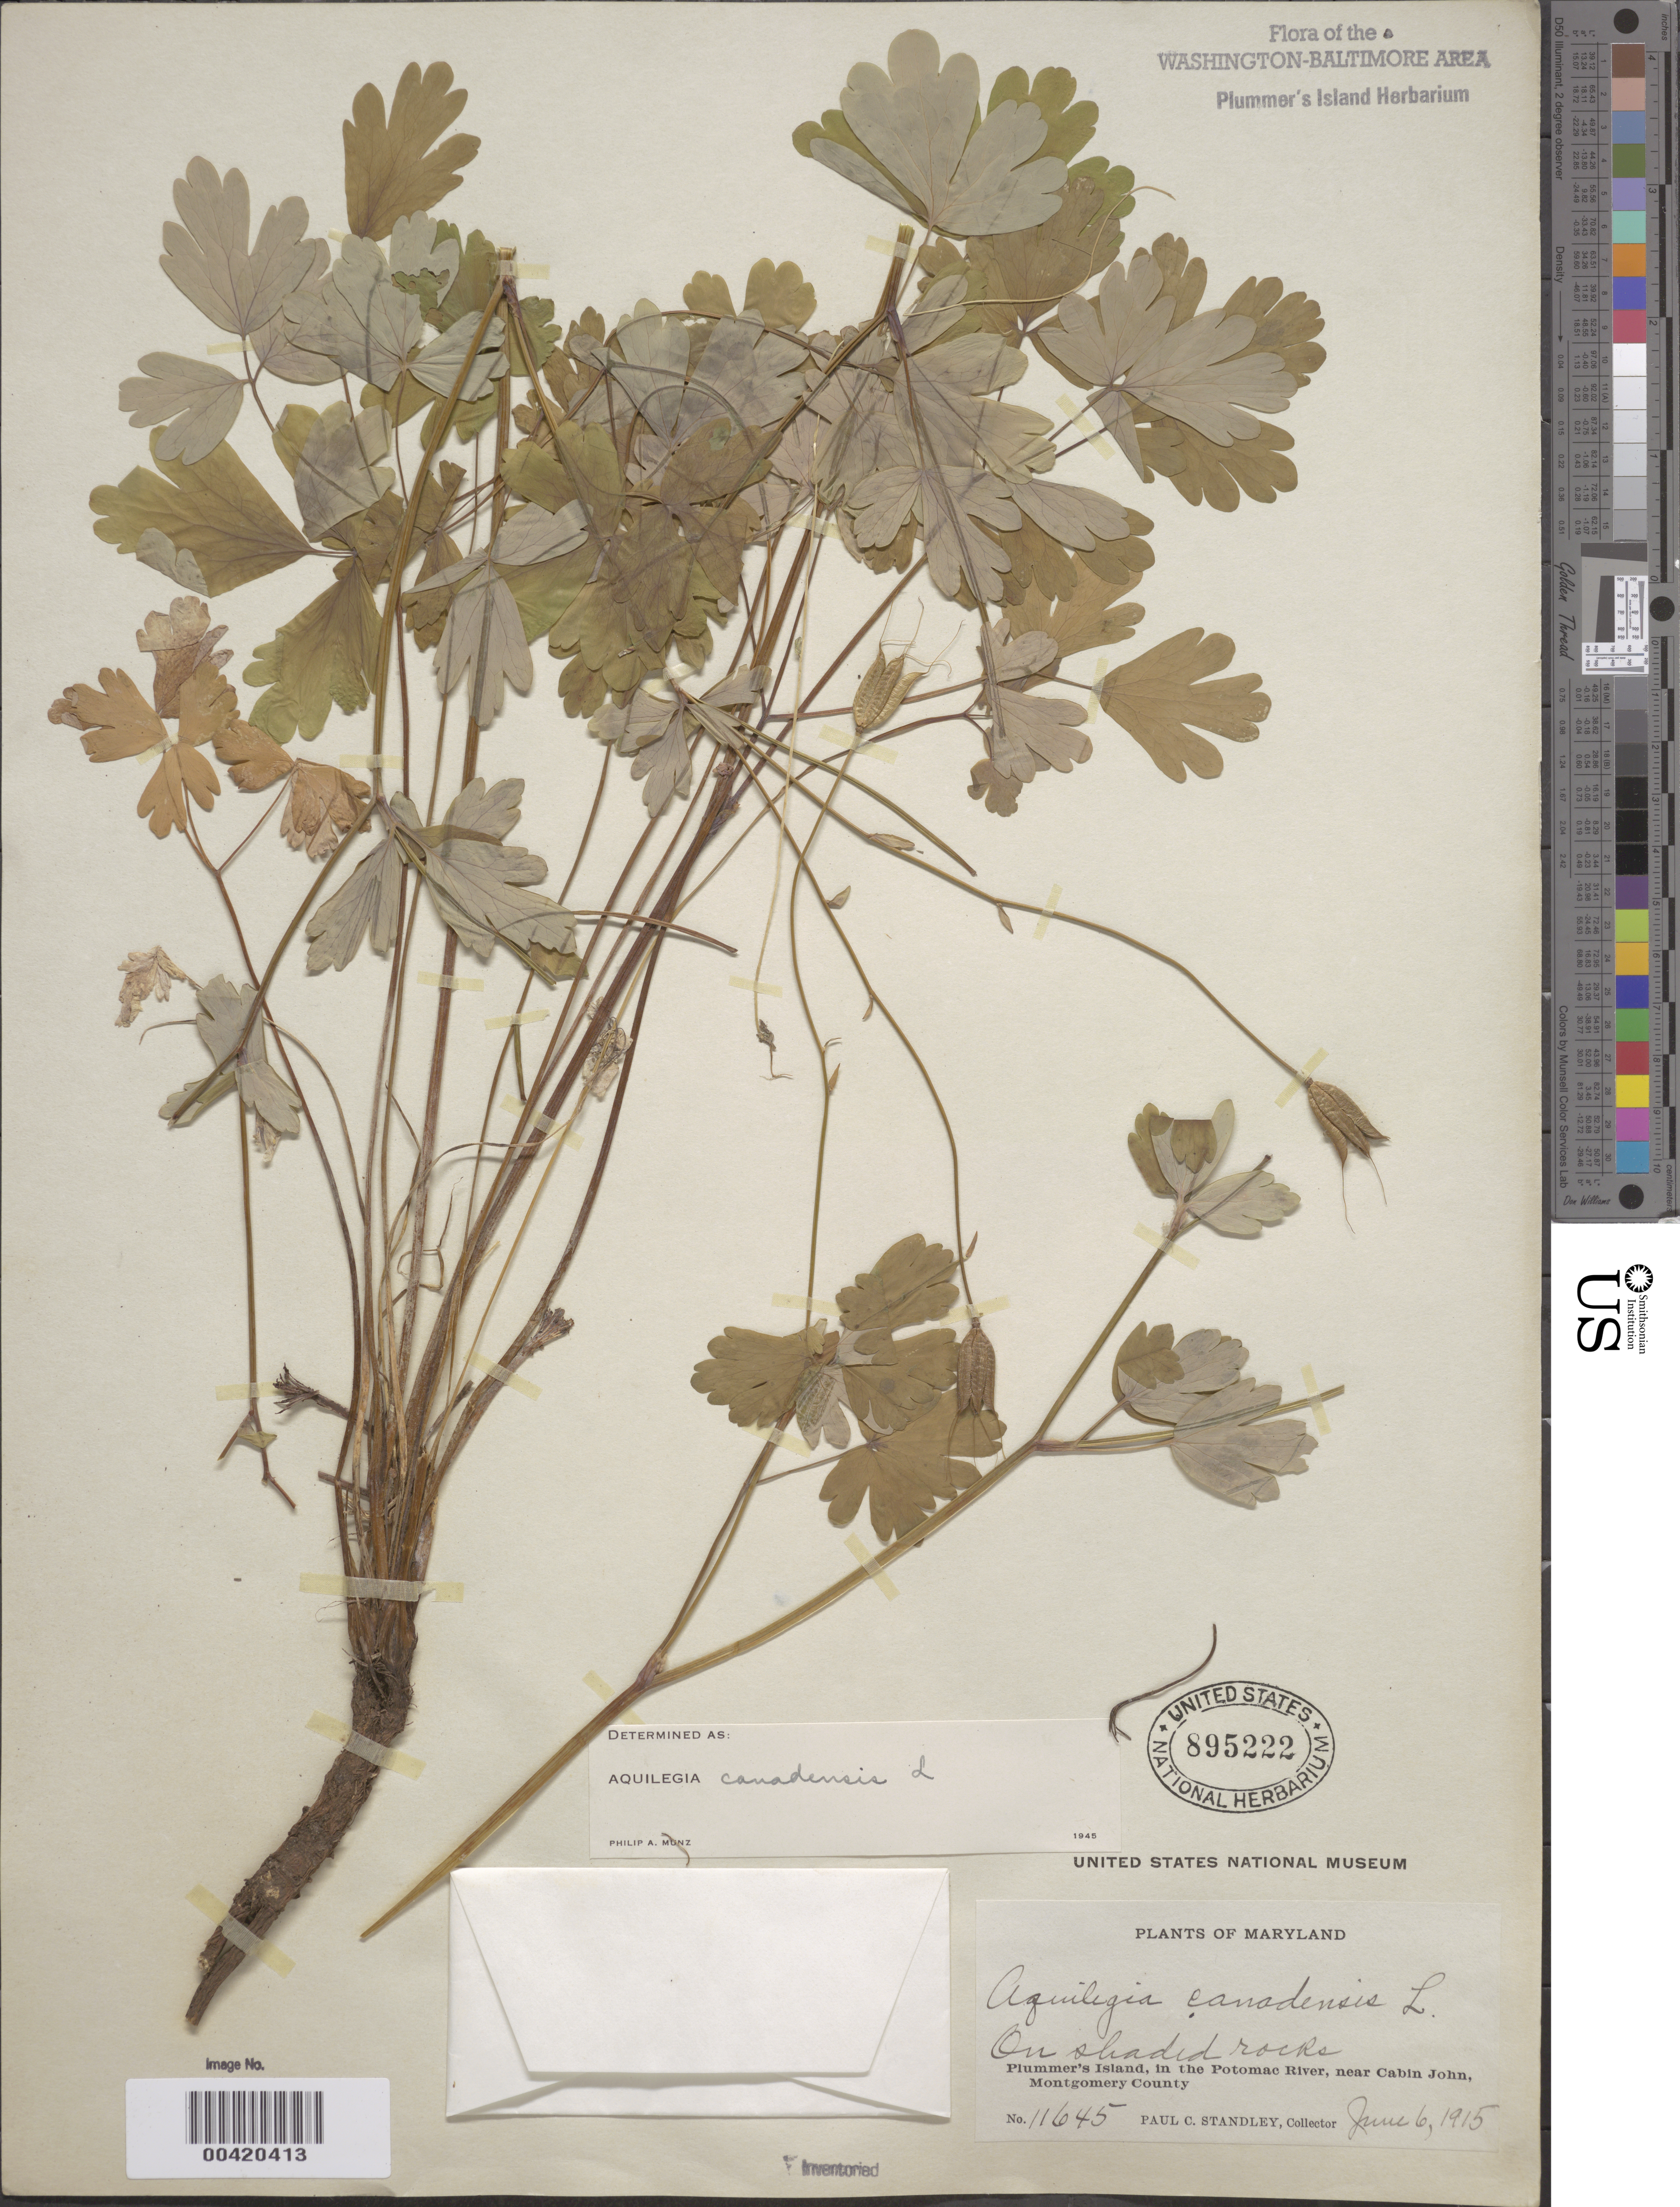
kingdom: Plantae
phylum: Tracheophyta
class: Magnoliopsida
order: Ranunculales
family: Ranunculaceae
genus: Aquilegia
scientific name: Aquilegia canadensis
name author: L.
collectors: P. C. Standley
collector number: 11645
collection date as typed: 06 Jun 1915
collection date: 1915-06-06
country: United States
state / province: Maryland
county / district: Montgomery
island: Plummers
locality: Plummer's Island C. & O. Canal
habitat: On shadedrocks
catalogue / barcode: US 895222